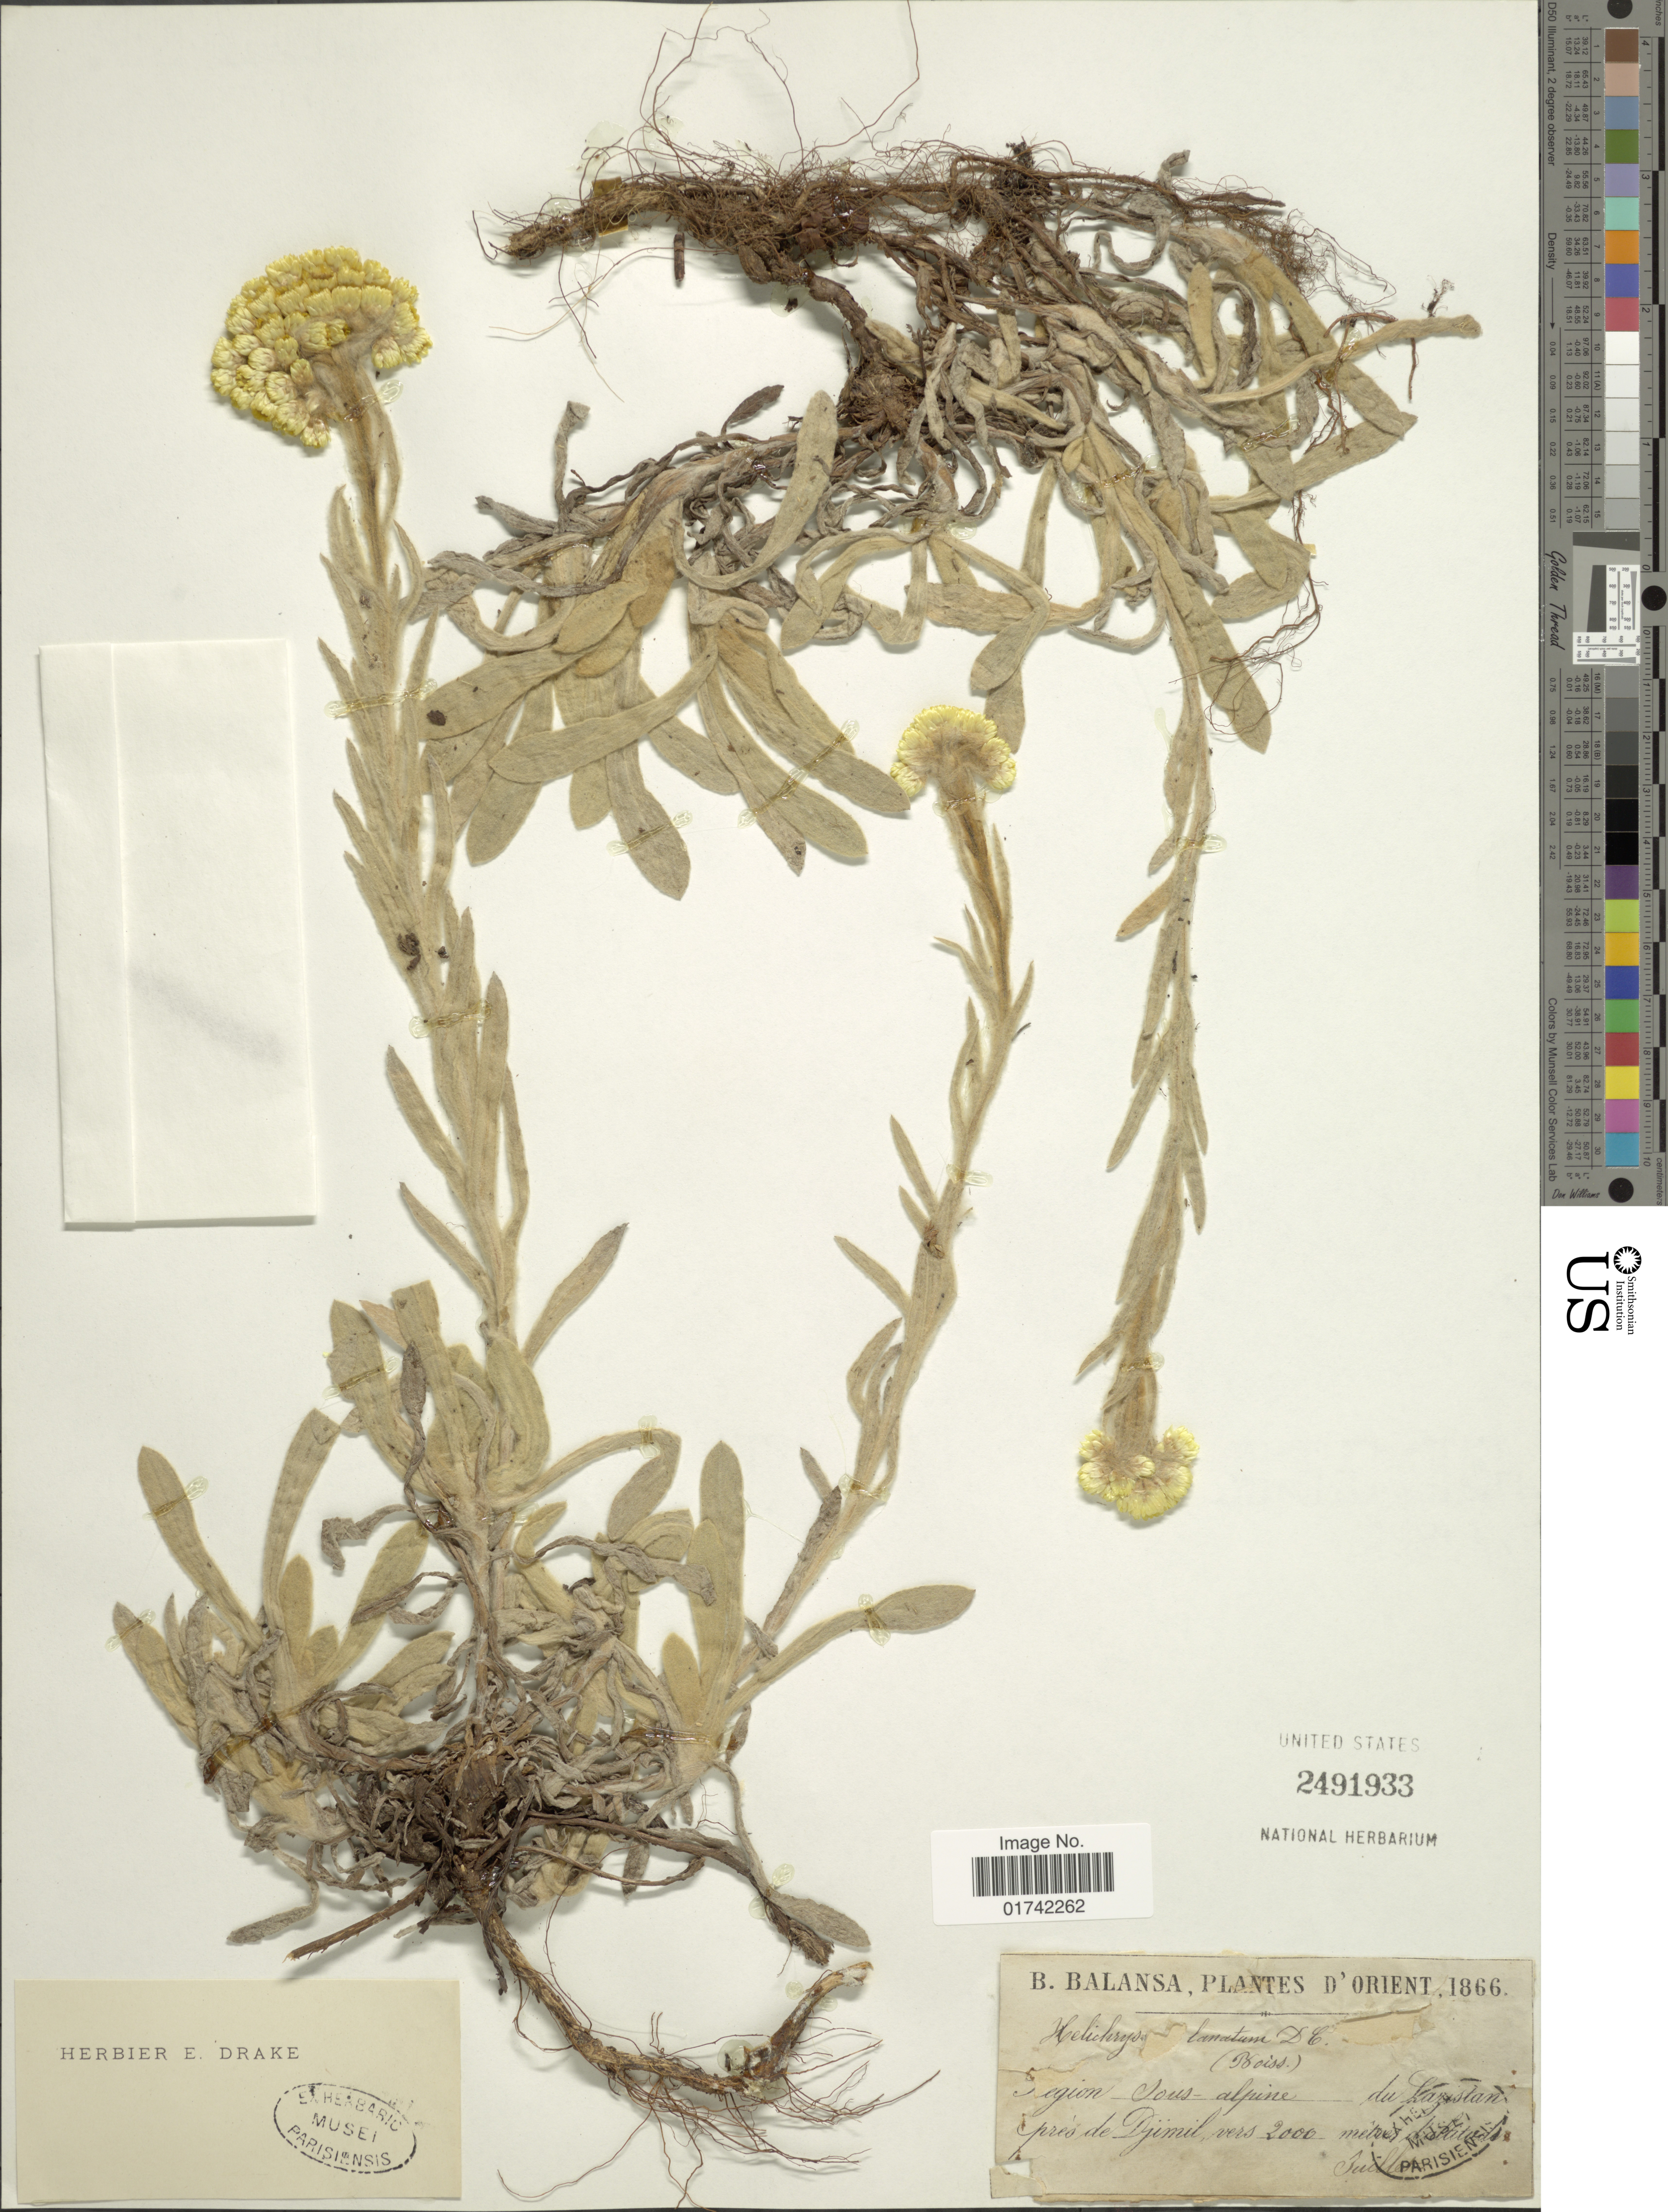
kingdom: Plantae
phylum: Tracheophyta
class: Magnoliopsida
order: Asterales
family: Asteraceae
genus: Helichrysum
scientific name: Helichrysum lanatum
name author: DC.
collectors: B. Balansa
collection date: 1866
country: Turkey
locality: D'Orient, Sous- alpine du Lazistan, pres de Djimil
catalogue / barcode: US 2491933